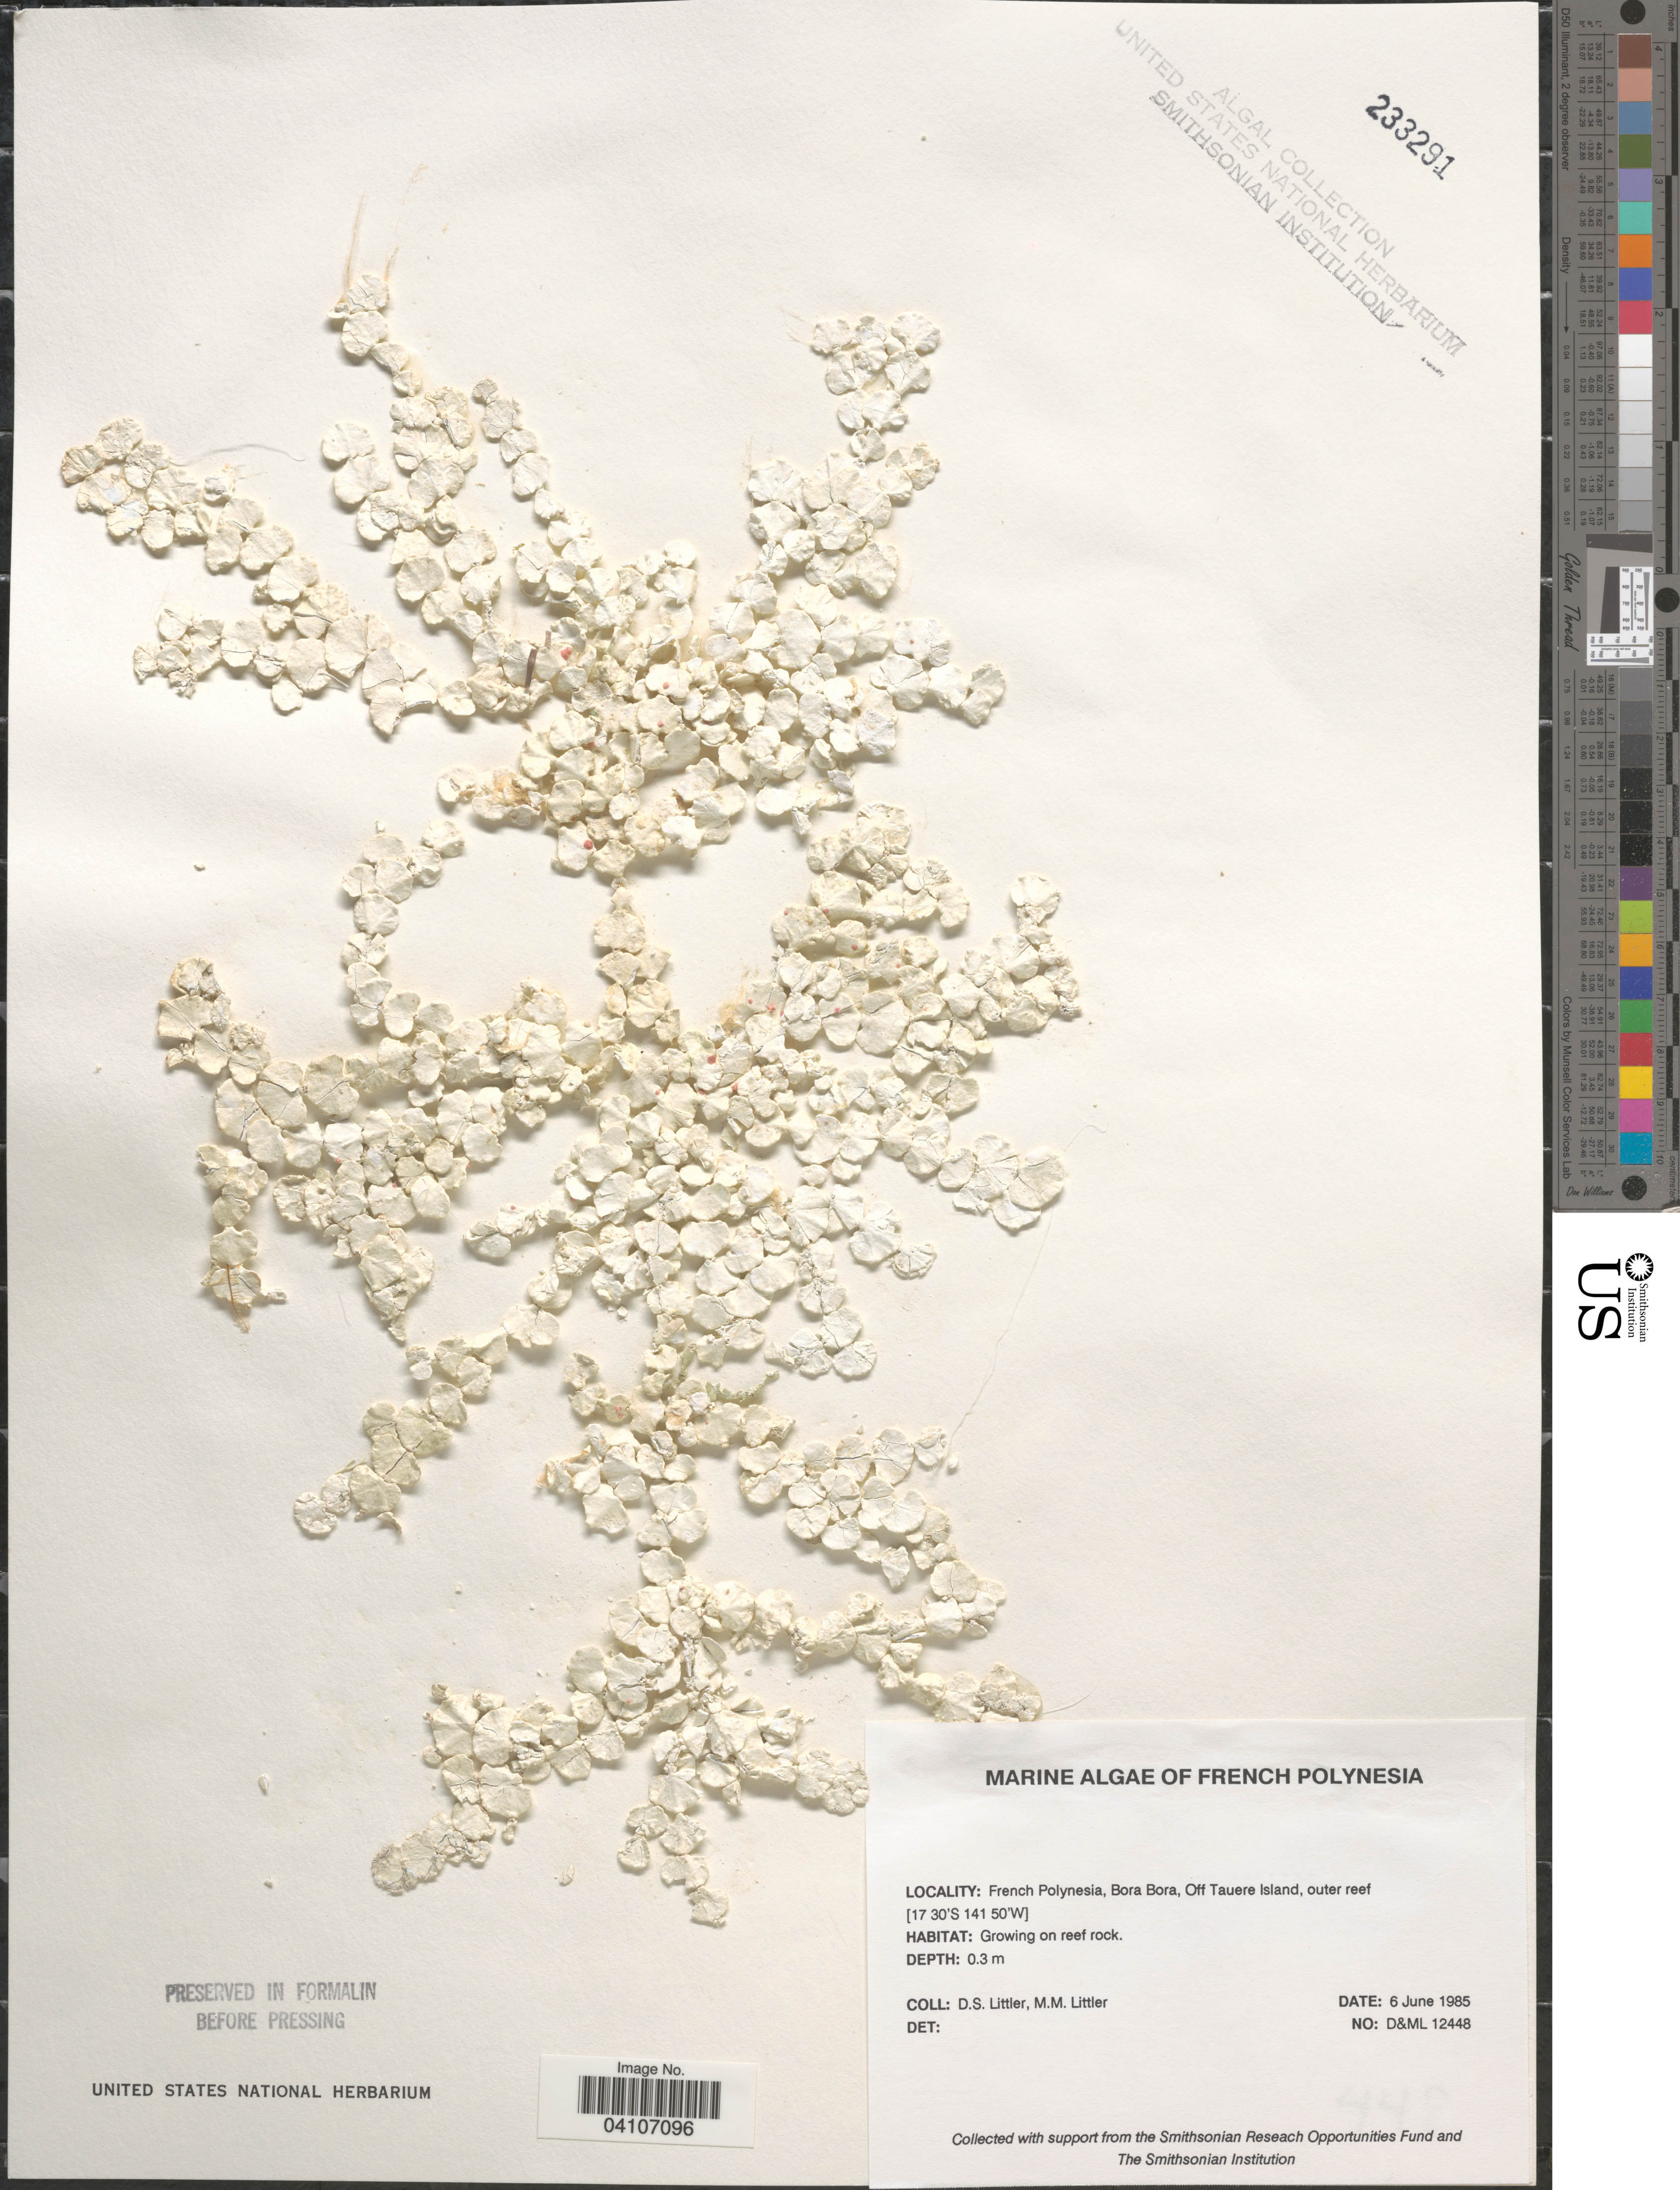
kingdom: Plantae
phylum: Chlorophyta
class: Ulvophyceae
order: Bryopsidales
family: Halimedaceae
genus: Halimeda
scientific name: Halimeda sp.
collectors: D. S. Littler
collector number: D&ML12448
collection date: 1985-06-06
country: French Polynesia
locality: Bora Bora, Off Tauere Island, outer reef.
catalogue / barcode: US 233291